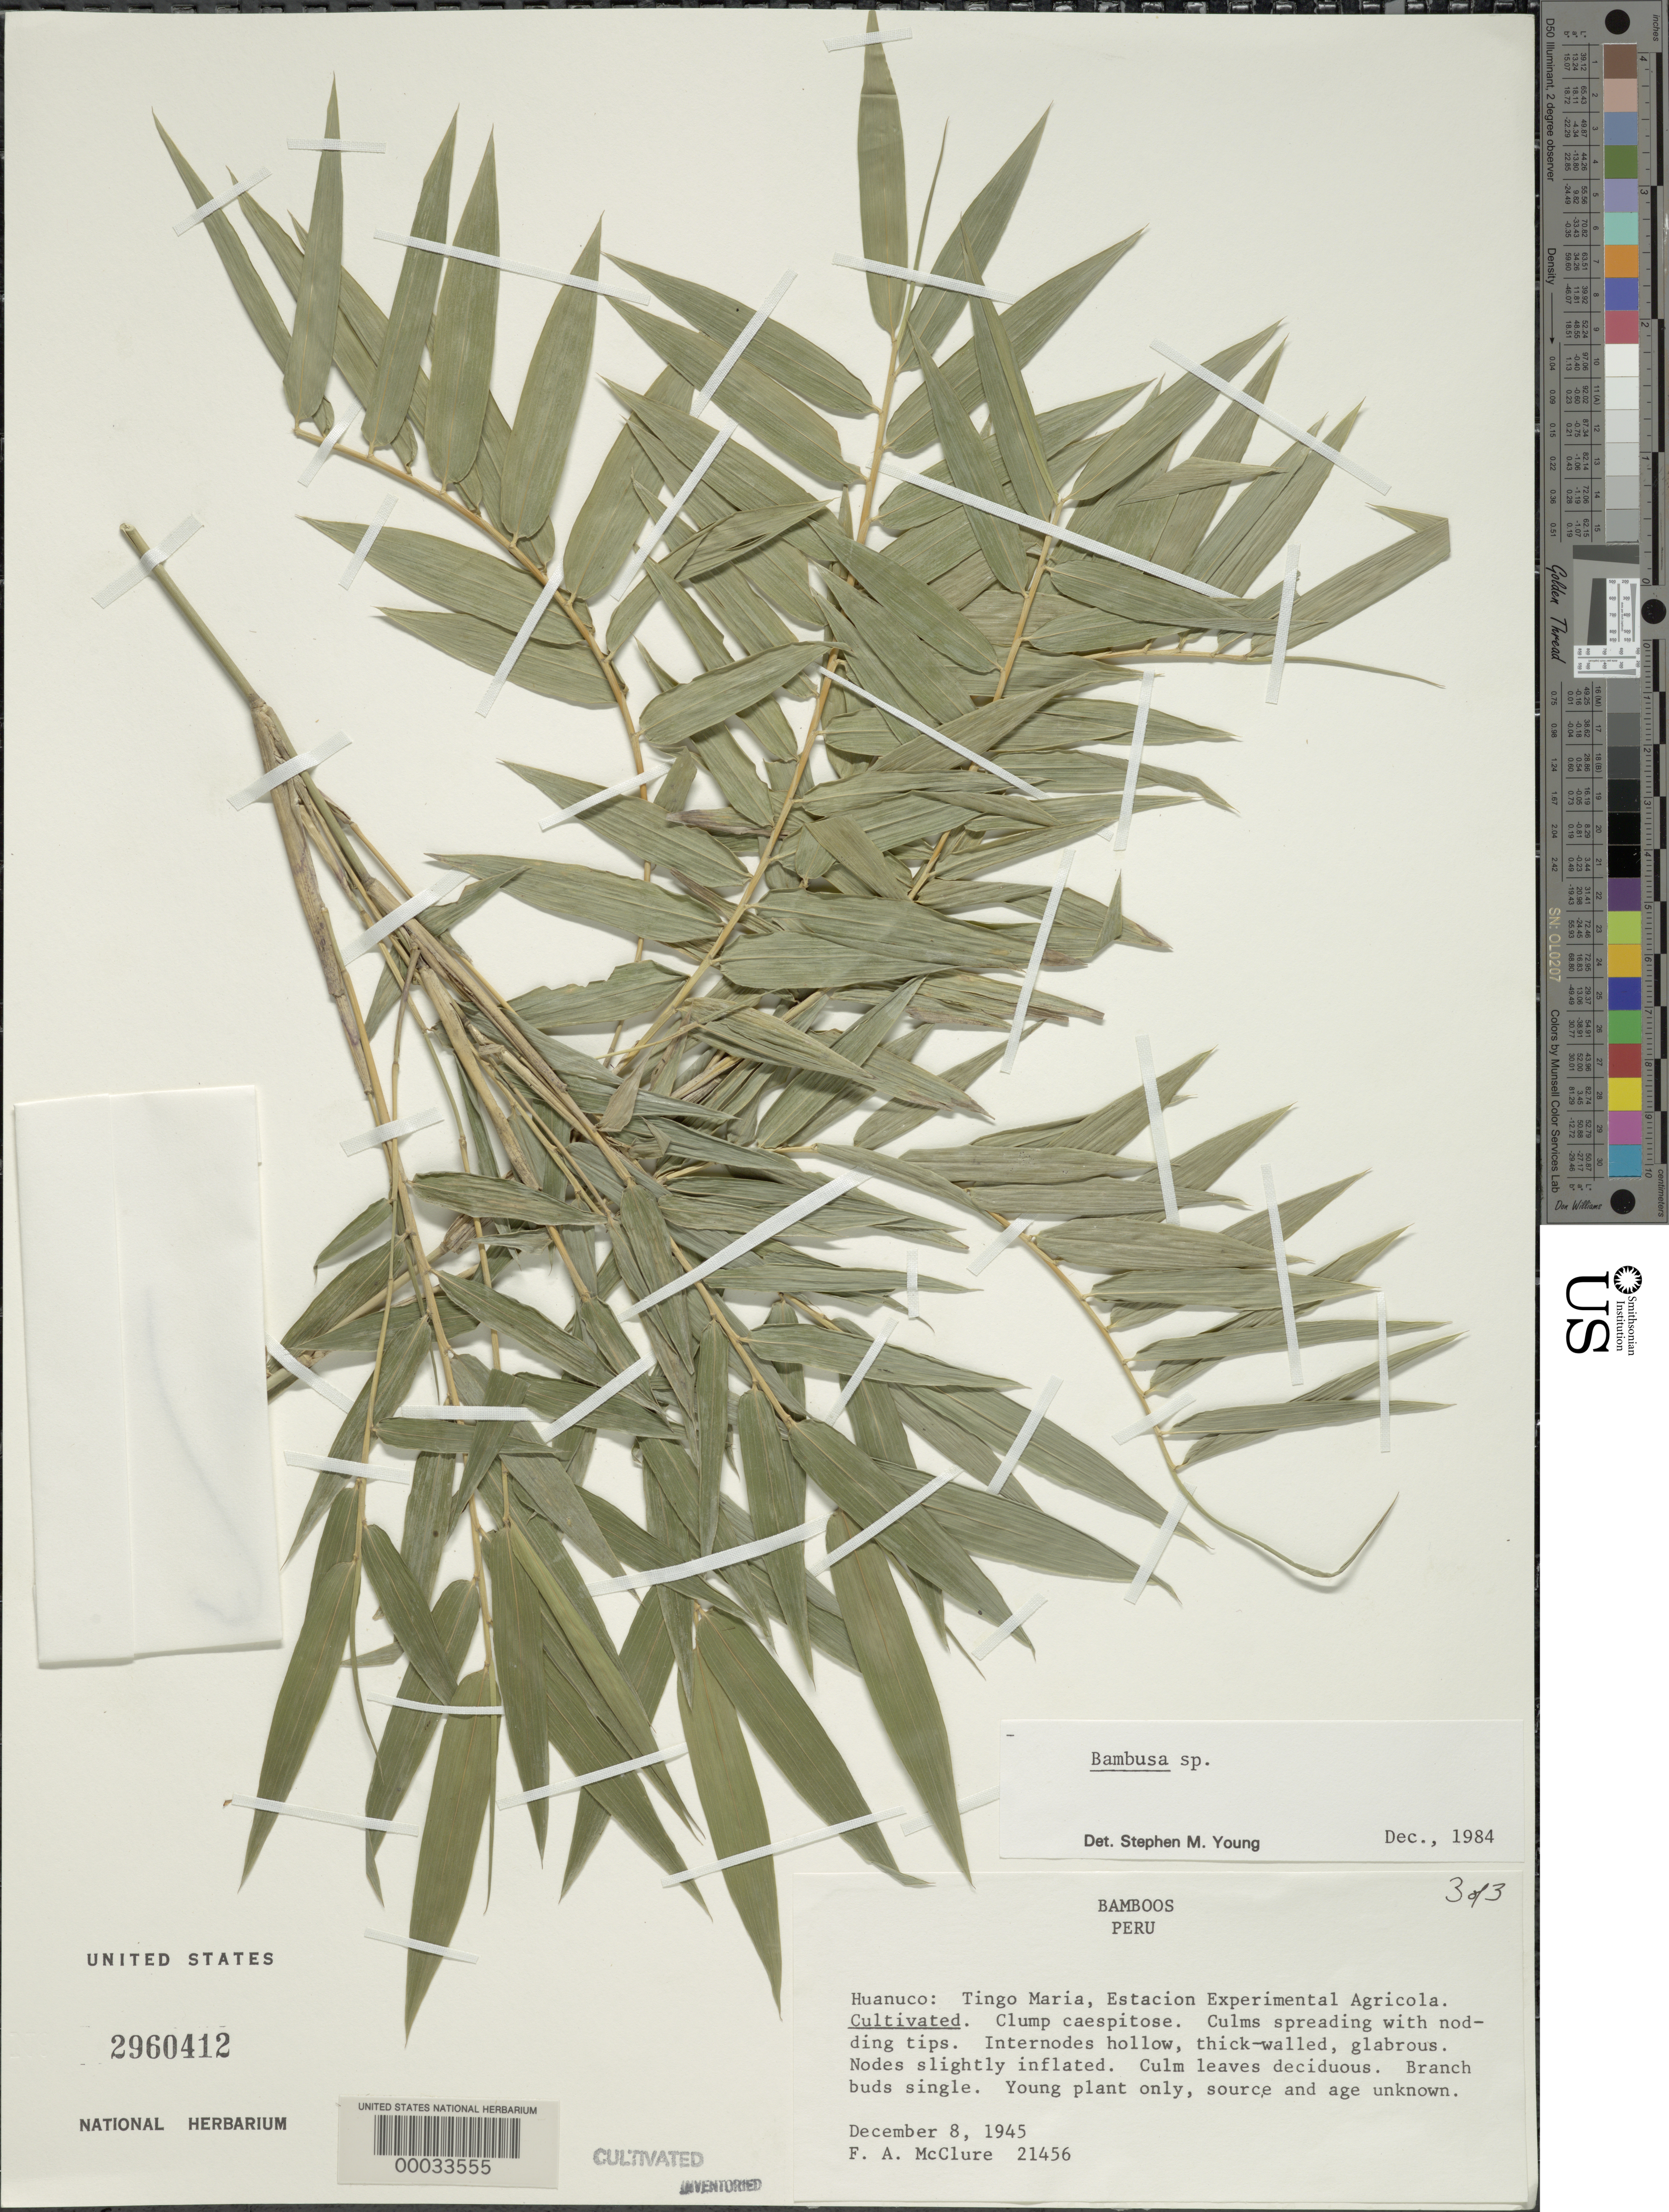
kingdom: Plantae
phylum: Tracheophyta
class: Liliopsida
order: Poales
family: Poaceae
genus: Bambusa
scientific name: Bambusa sp.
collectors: F. A. McClure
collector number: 21456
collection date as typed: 08 Dec 1945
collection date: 1945-12-08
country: Peru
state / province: Huánuco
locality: Estación Experimental Agrícola Tingo María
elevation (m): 671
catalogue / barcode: US 2960412